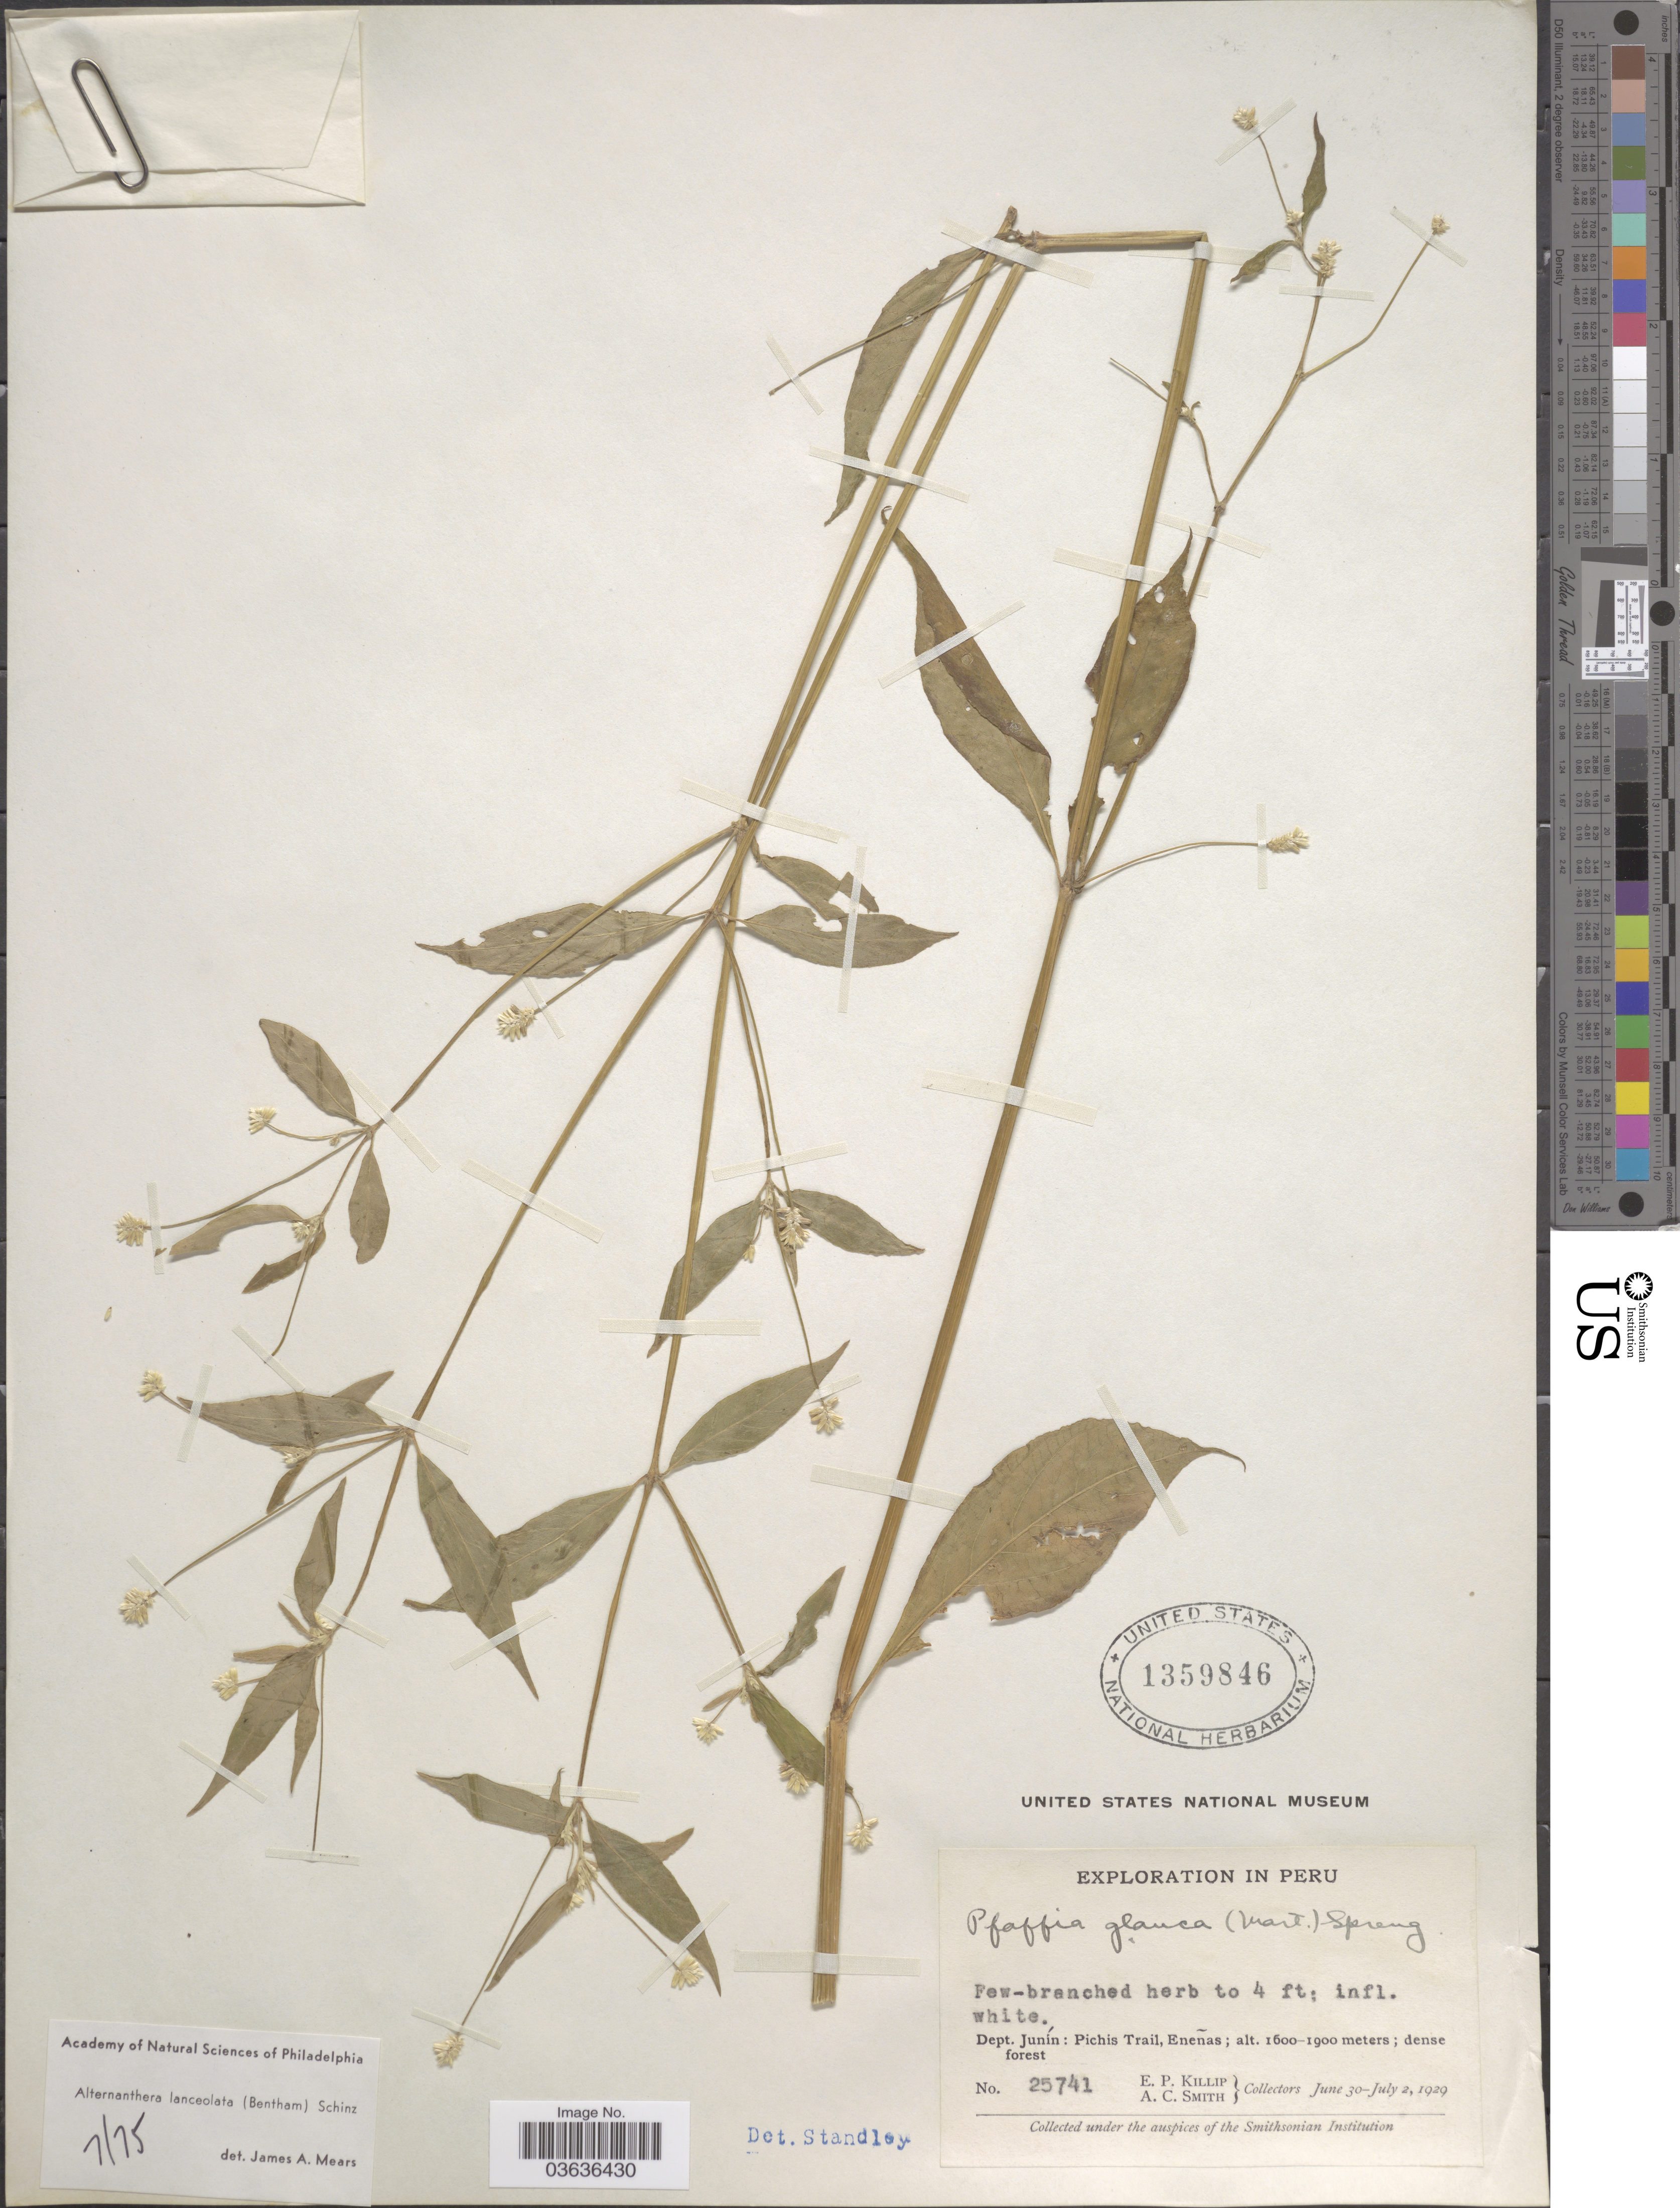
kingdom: Plantae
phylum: Tracheophyta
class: Magnoliopsida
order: Caryophyllales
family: Amaranthaceae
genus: Alternanthera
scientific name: Alternanthera lanceolata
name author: (Benth.) Schinz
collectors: E. P. Killip & A. C. Smith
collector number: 25741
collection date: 1929-06-30/1929-07-02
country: Peru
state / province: Junín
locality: Dept. Junín: Pichis Trail, Eneñas.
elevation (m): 1600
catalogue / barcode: US 1359846